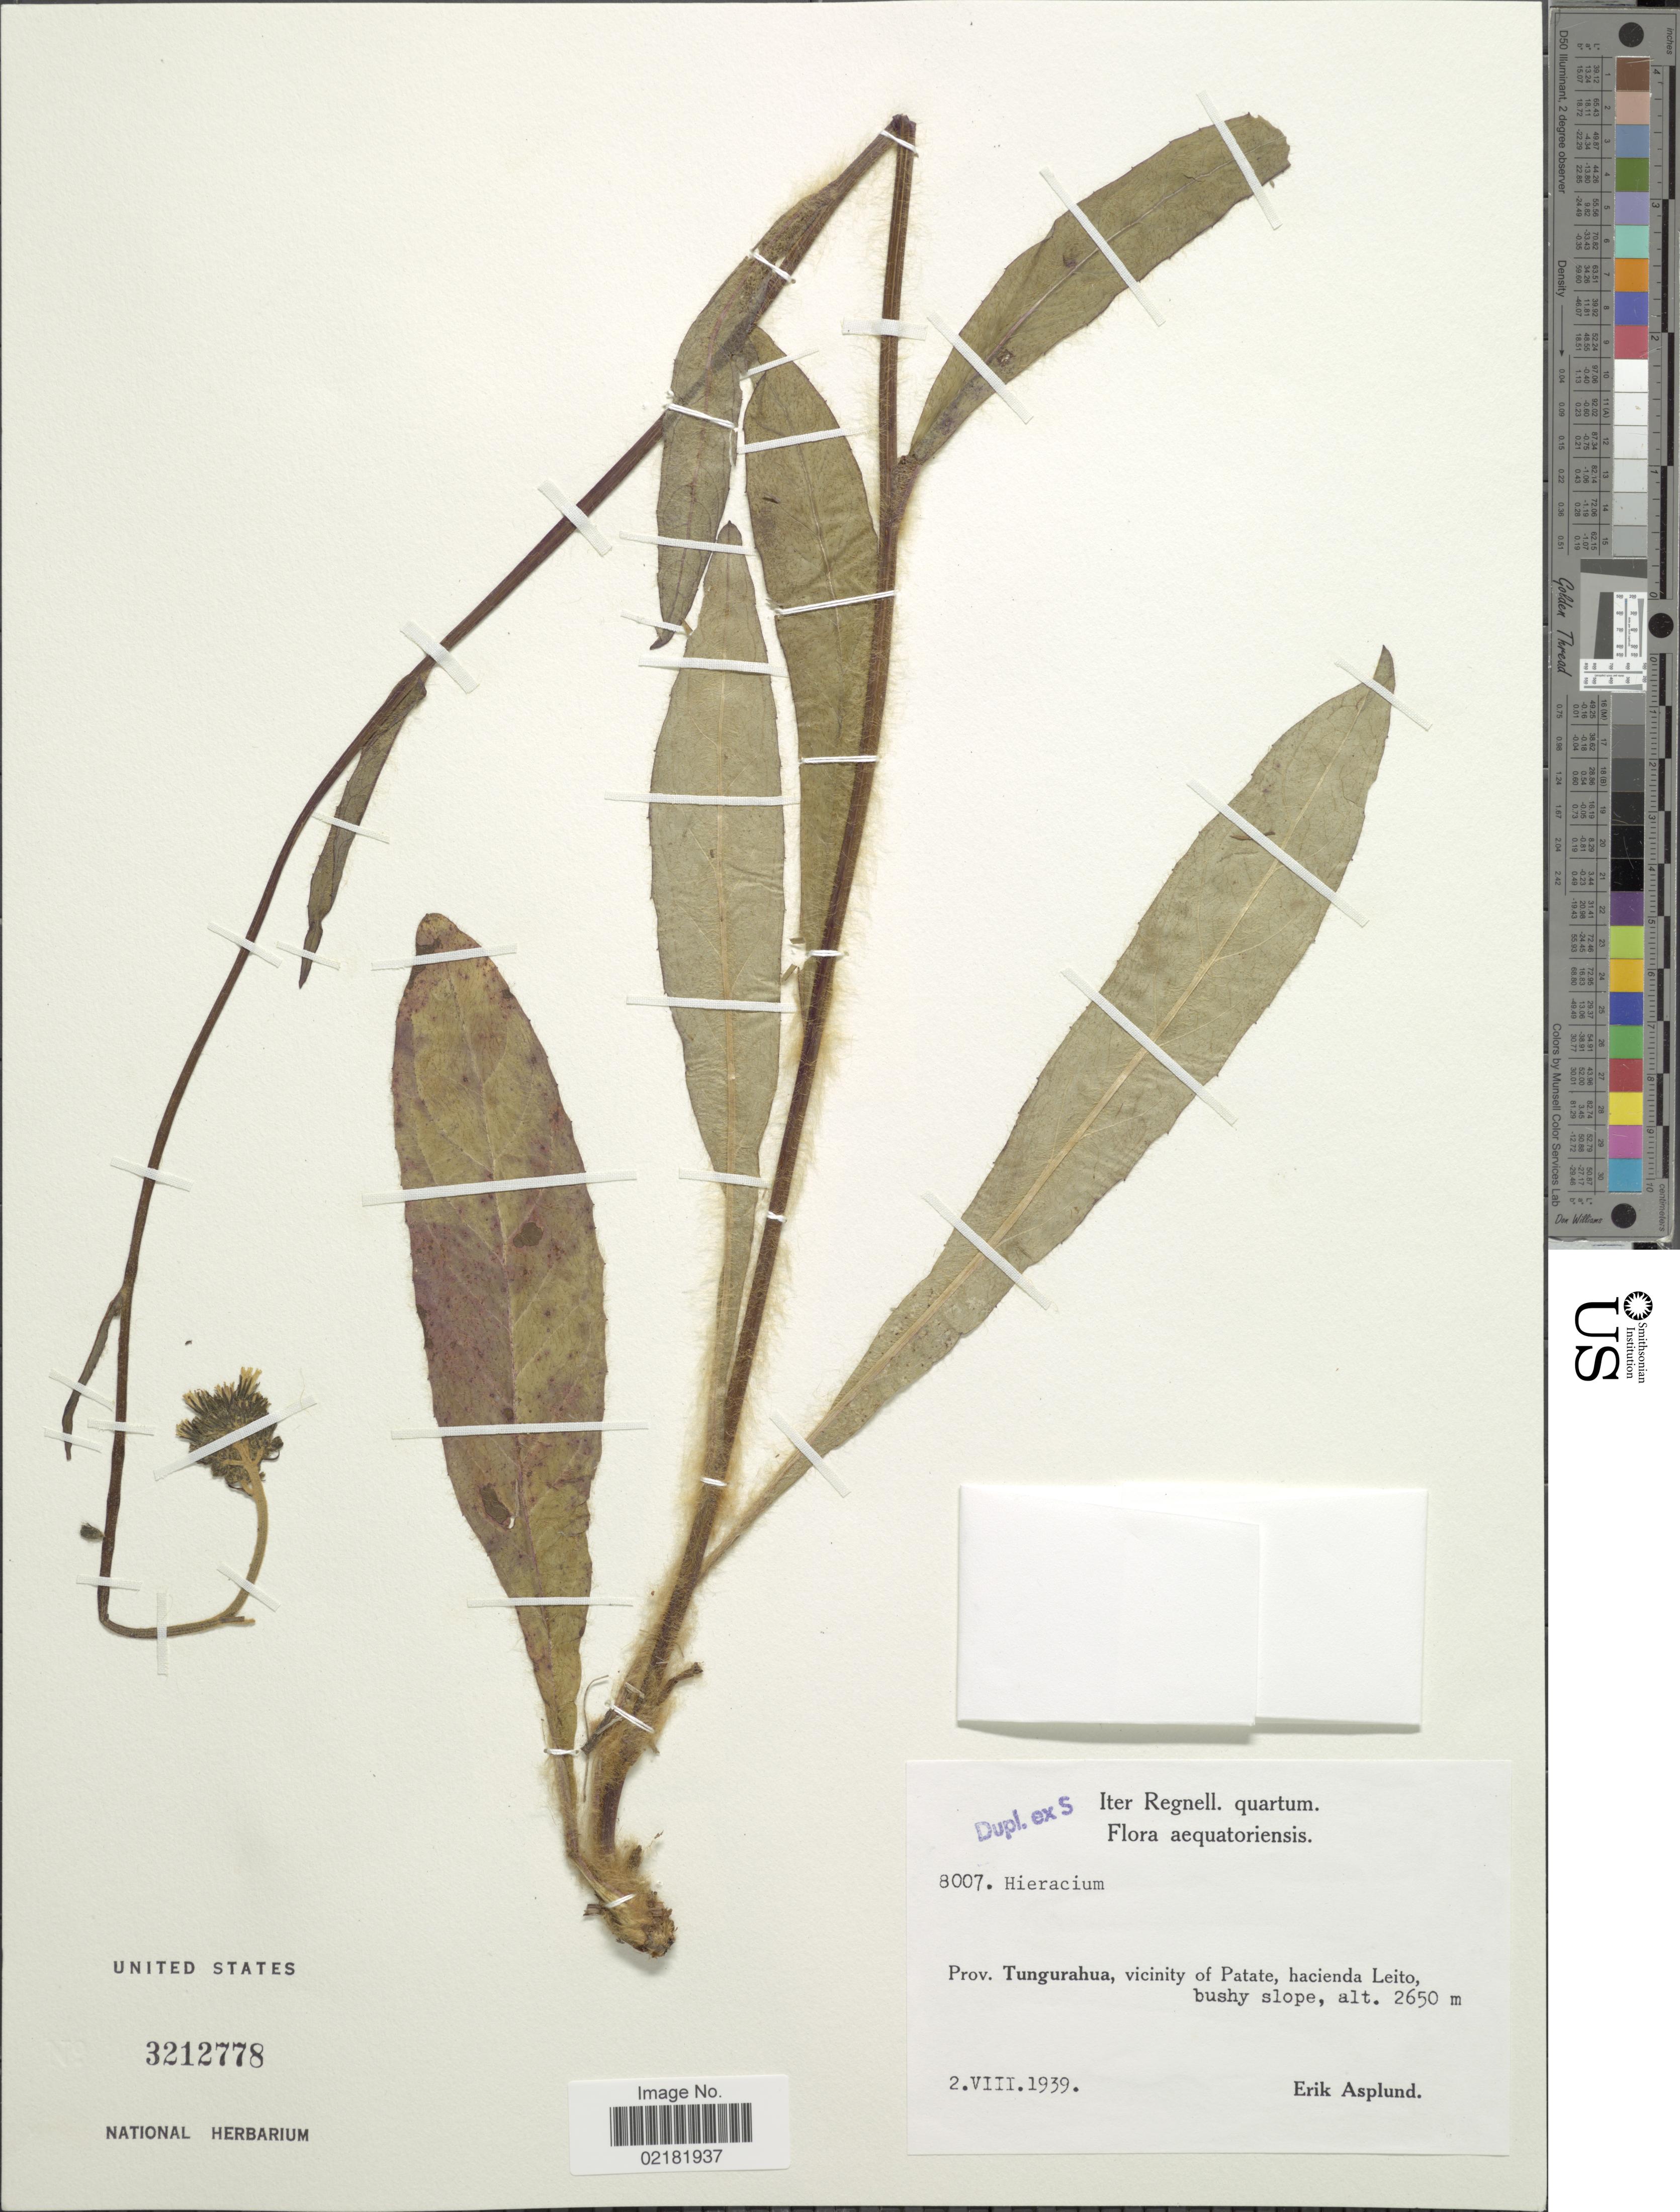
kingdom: Plantae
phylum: Tracheophyta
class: Magnoliopsida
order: Asterales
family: Asteraceae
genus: Hieracium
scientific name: Hieracium repandulare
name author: Druce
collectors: E. Asplund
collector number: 8007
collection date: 1939-08-02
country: Ecuador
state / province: Tungurahua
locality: Vicinity of Patate, hacienda Leito, bushy slope.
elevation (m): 2650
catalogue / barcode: US 3212778